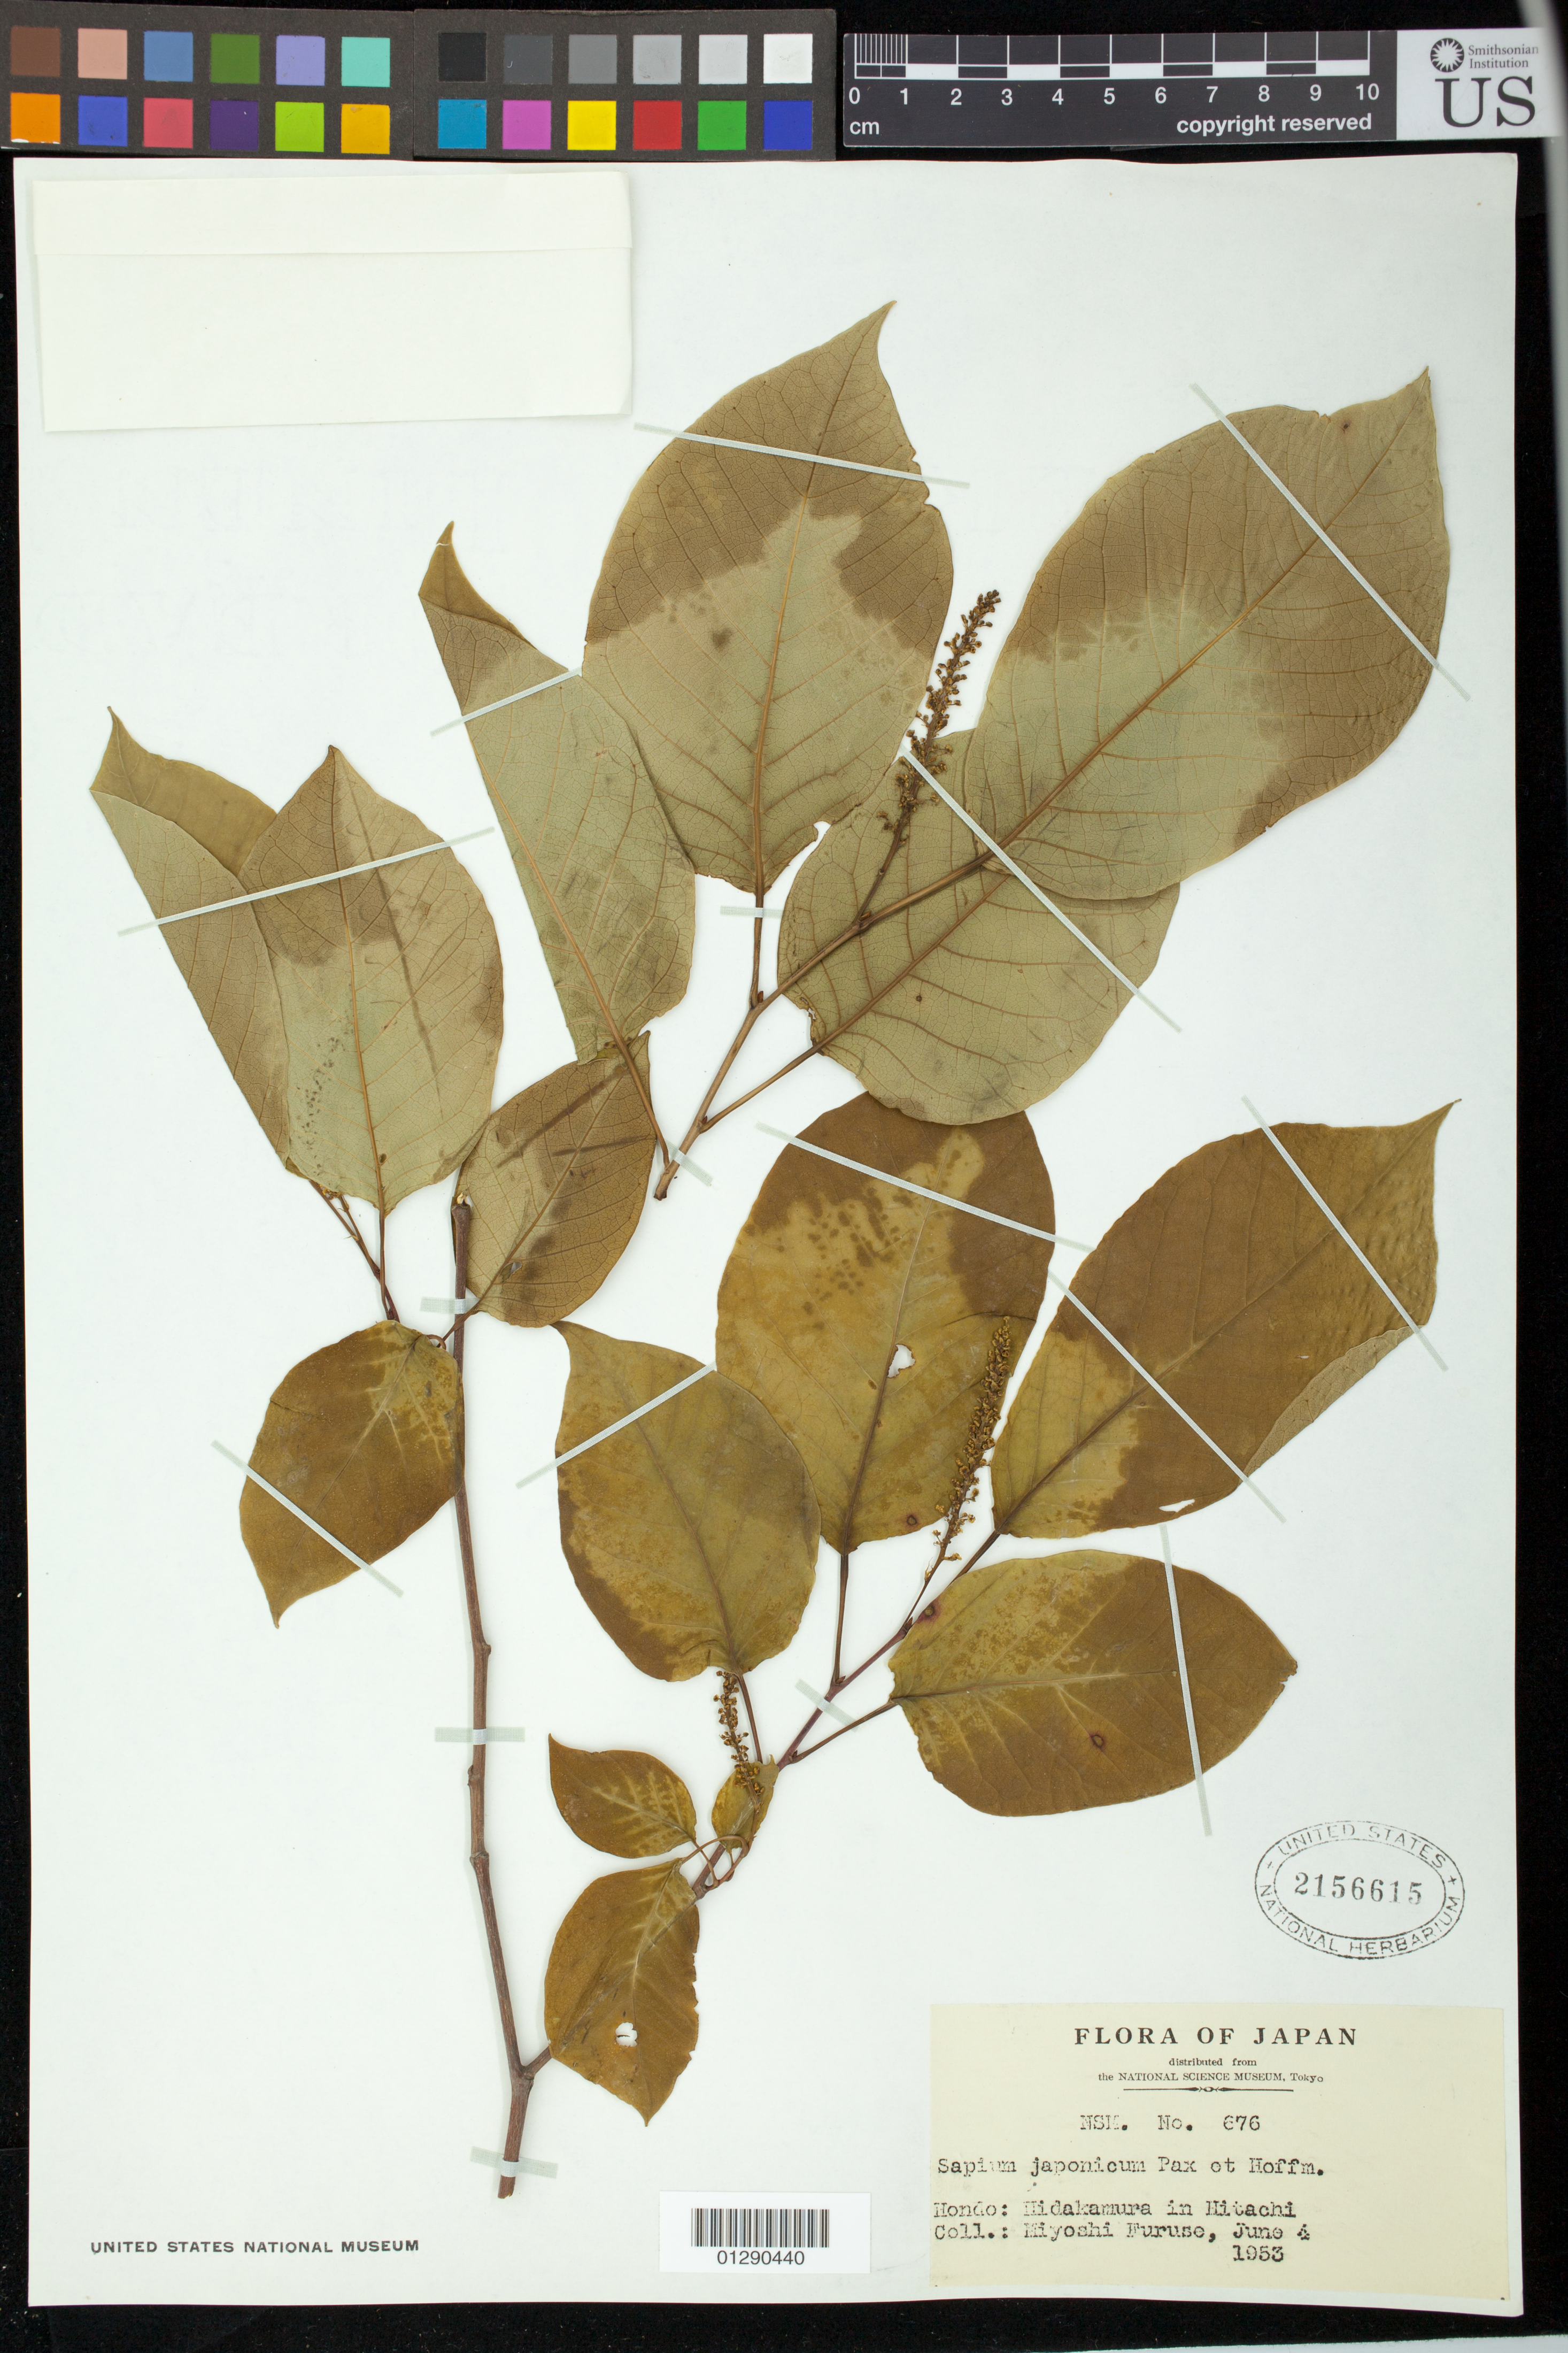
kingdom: Plantae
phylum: Tracheophyta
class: Magnoliopsida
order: Malpighiales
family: Euphorbiaceae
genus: Sapium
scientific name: Sapium japonicum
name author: (Siebold & Zucc.) Pax & K. Hoffm.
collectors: M. Furuse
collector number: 676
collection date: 1953-06-04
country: Japan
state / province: Ibaraki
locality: Hondo: Hidakamura in Hitachi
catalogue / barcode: US 2156615